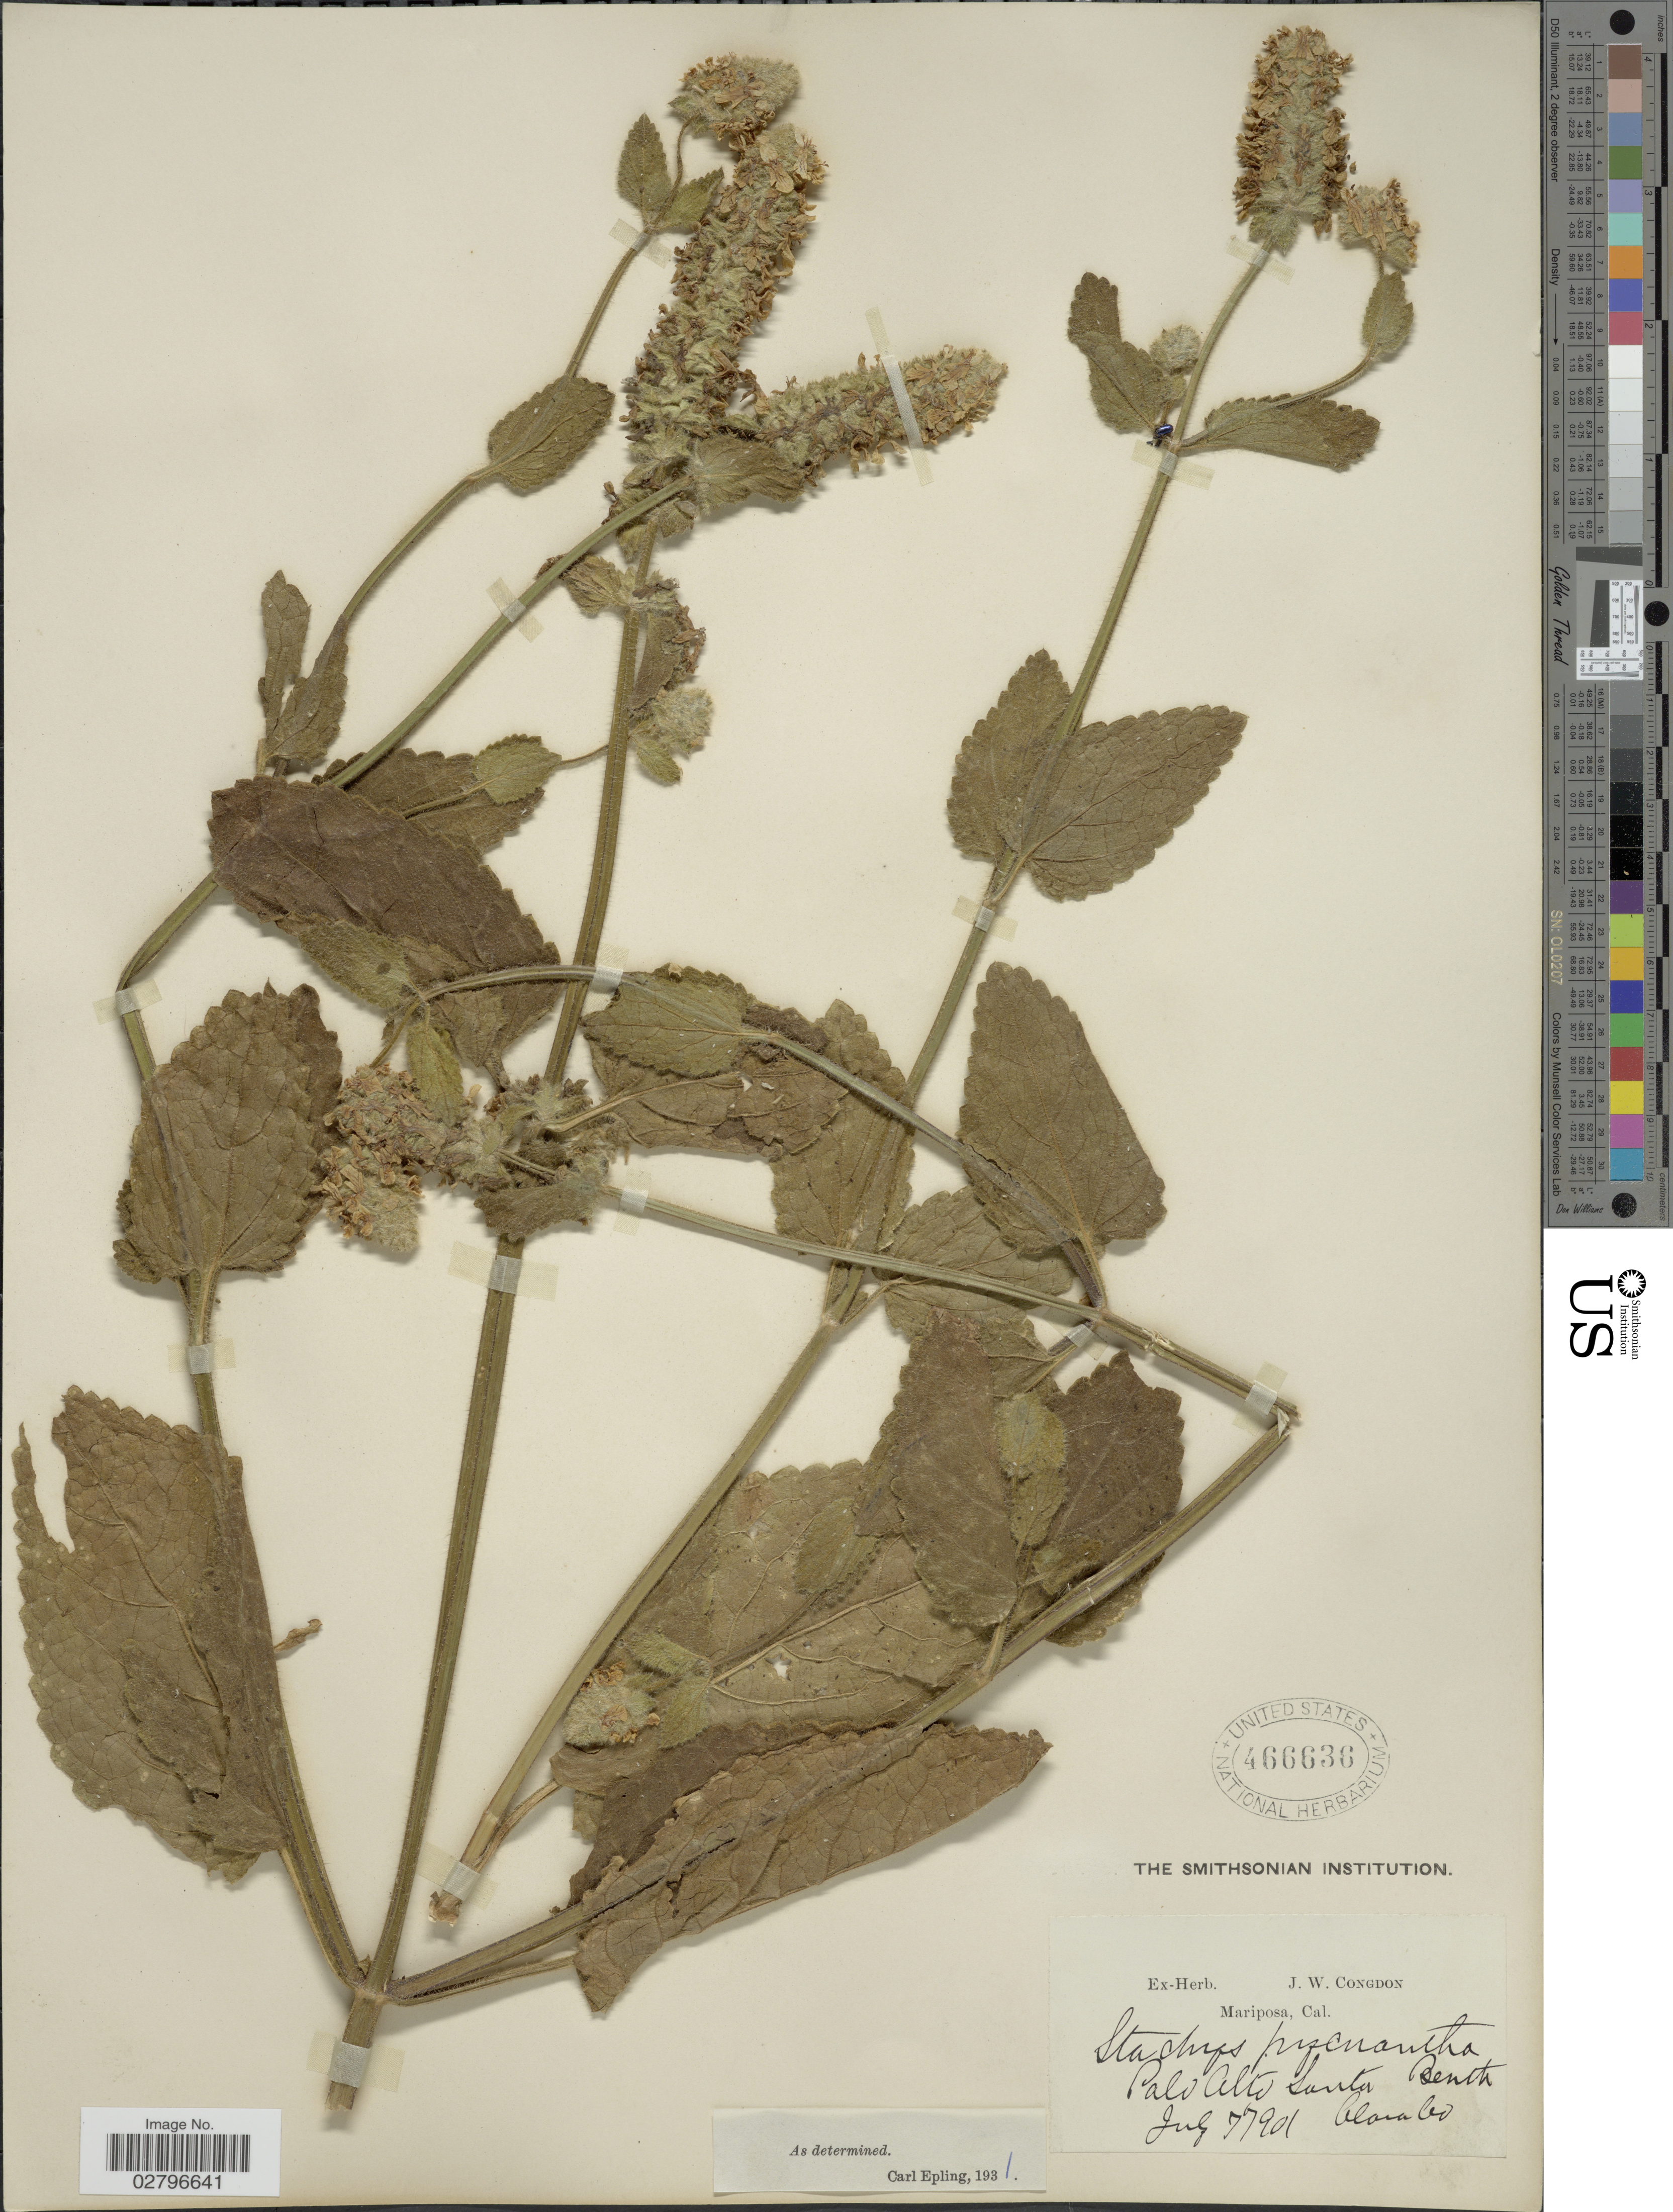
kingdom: Plantae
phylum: Tracheophyta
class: Magnoliopsida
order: Lamiales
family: Lamiaceae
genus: Stachys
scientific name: Stachys pycnantha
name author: Benth.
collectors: ex herb. J. W. Congdon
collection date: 1901-07-07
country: United States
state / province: California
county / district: Santa Clara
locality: Mariposa. Palo Alto, Santa Clara Co.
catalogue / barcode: US 466636